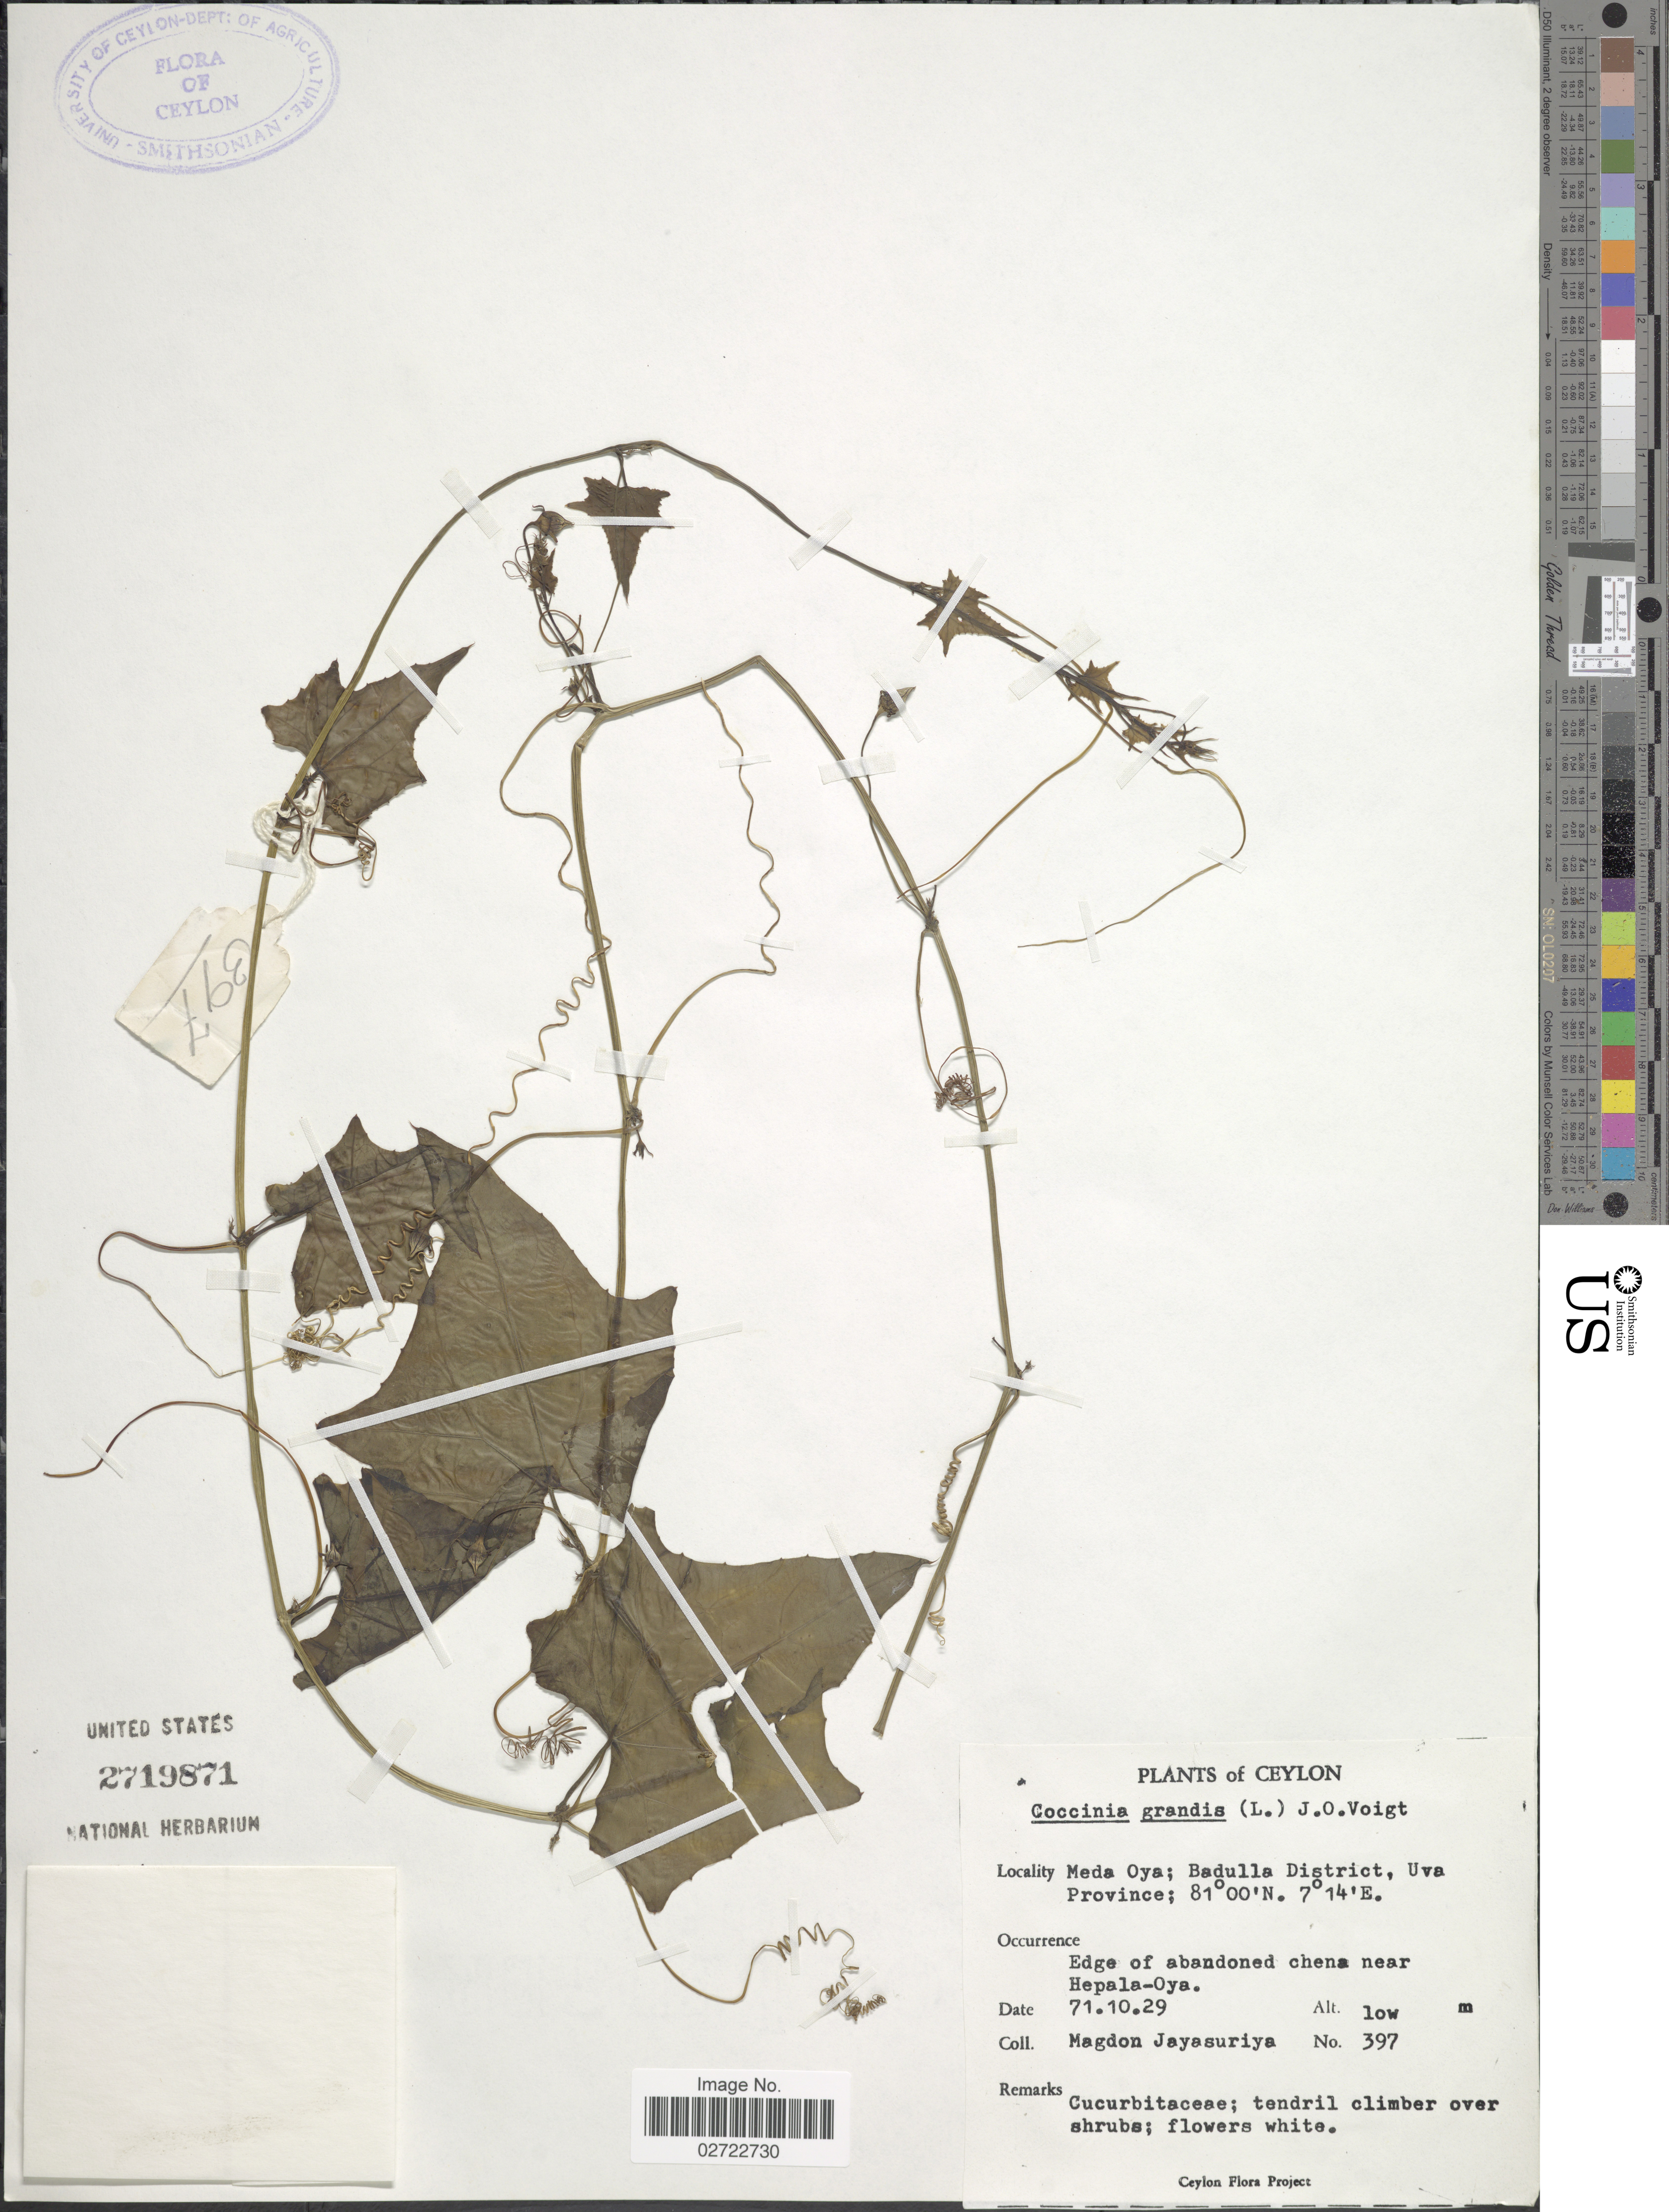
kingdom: Plantae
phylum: Tracheophyta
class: Magnoliopsida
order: Cucurbitales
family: Cucurbitaceae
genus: Coccinia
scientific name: Coccinia grandis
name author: (L.) Voigt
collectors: A. H. Jayasuriya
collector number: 397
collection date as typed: Transcribed d/m/y: 29/10/71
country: Sri Lanka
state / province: Uva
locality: Ceylon, Meda Oya; Badulla District, chena near Hepala-Oya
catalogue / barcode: US 2719871